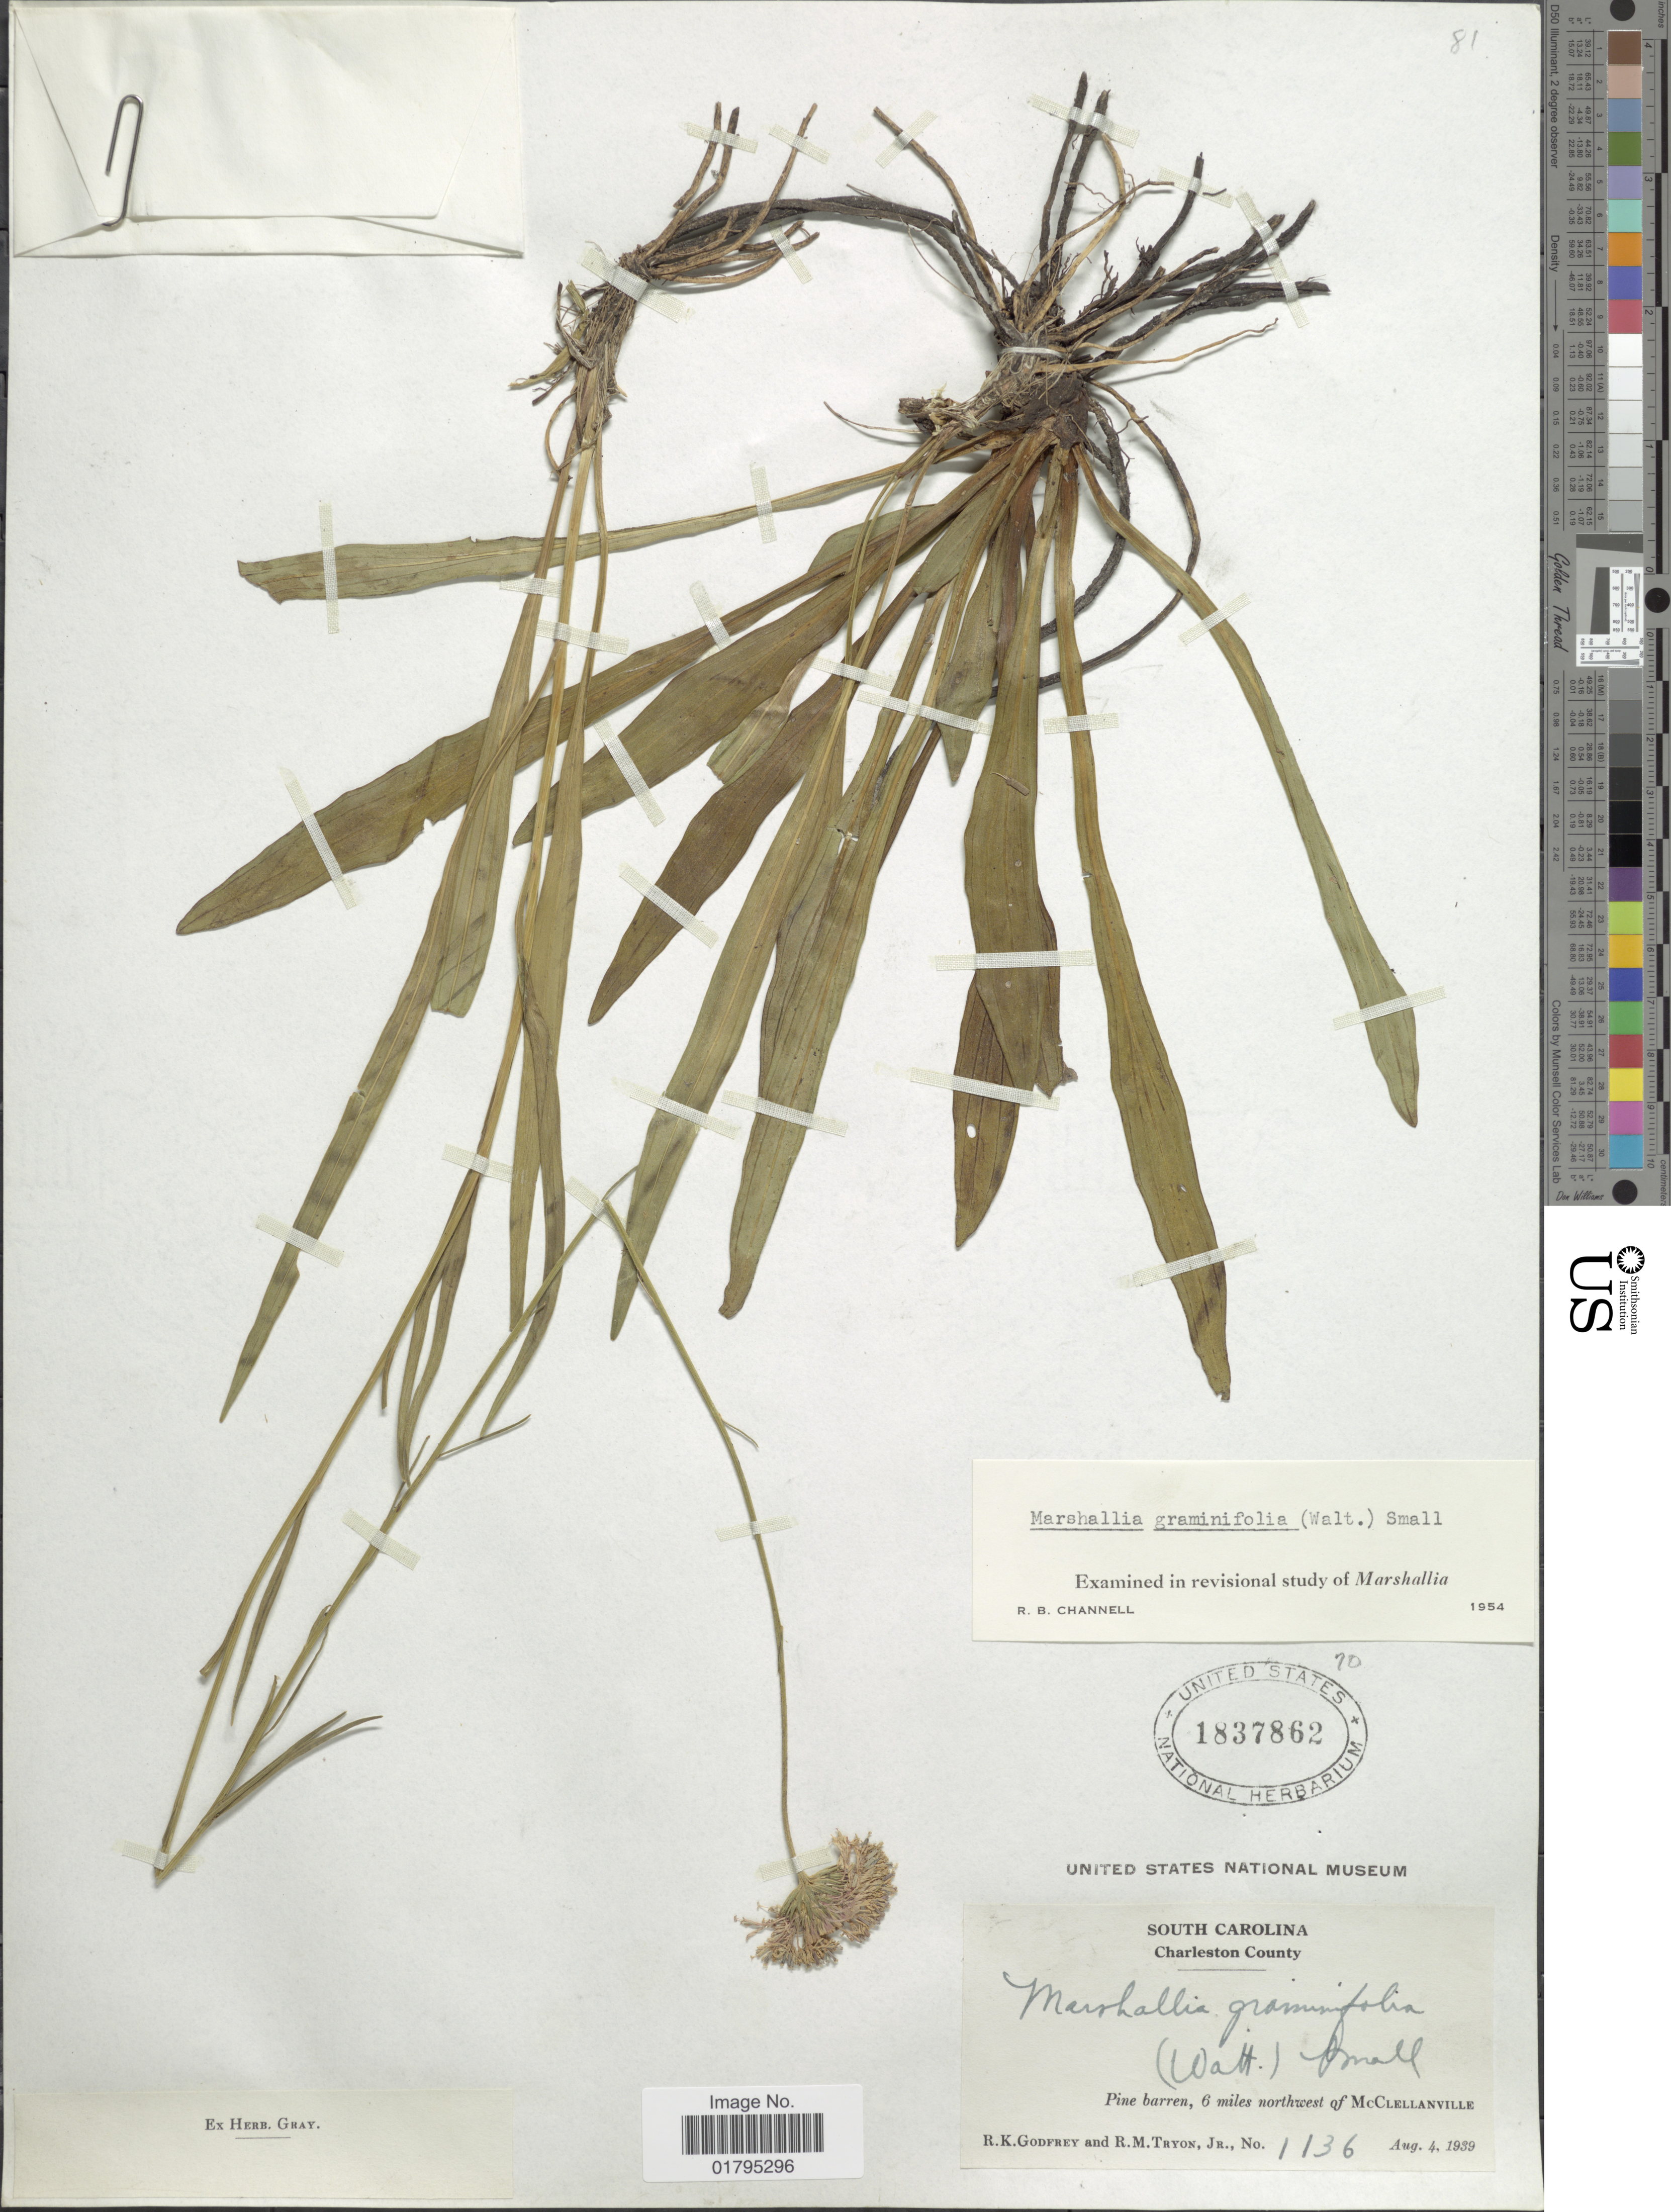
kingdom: Plantae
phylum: Tracheophyta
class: Magnoliopsida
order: Asterales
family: Asteraceae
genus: Marshallia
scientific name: Marshallia graminifolia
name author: (Walter) Small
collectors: R. K. Godfrey & R. M. Tryon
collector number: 1136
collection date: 1939-08-04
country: United States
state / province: South Carolina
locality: South Carolina. Charleston County. Pine barren, 6 miles northwest of McClellanville.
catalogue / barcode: US 1837862